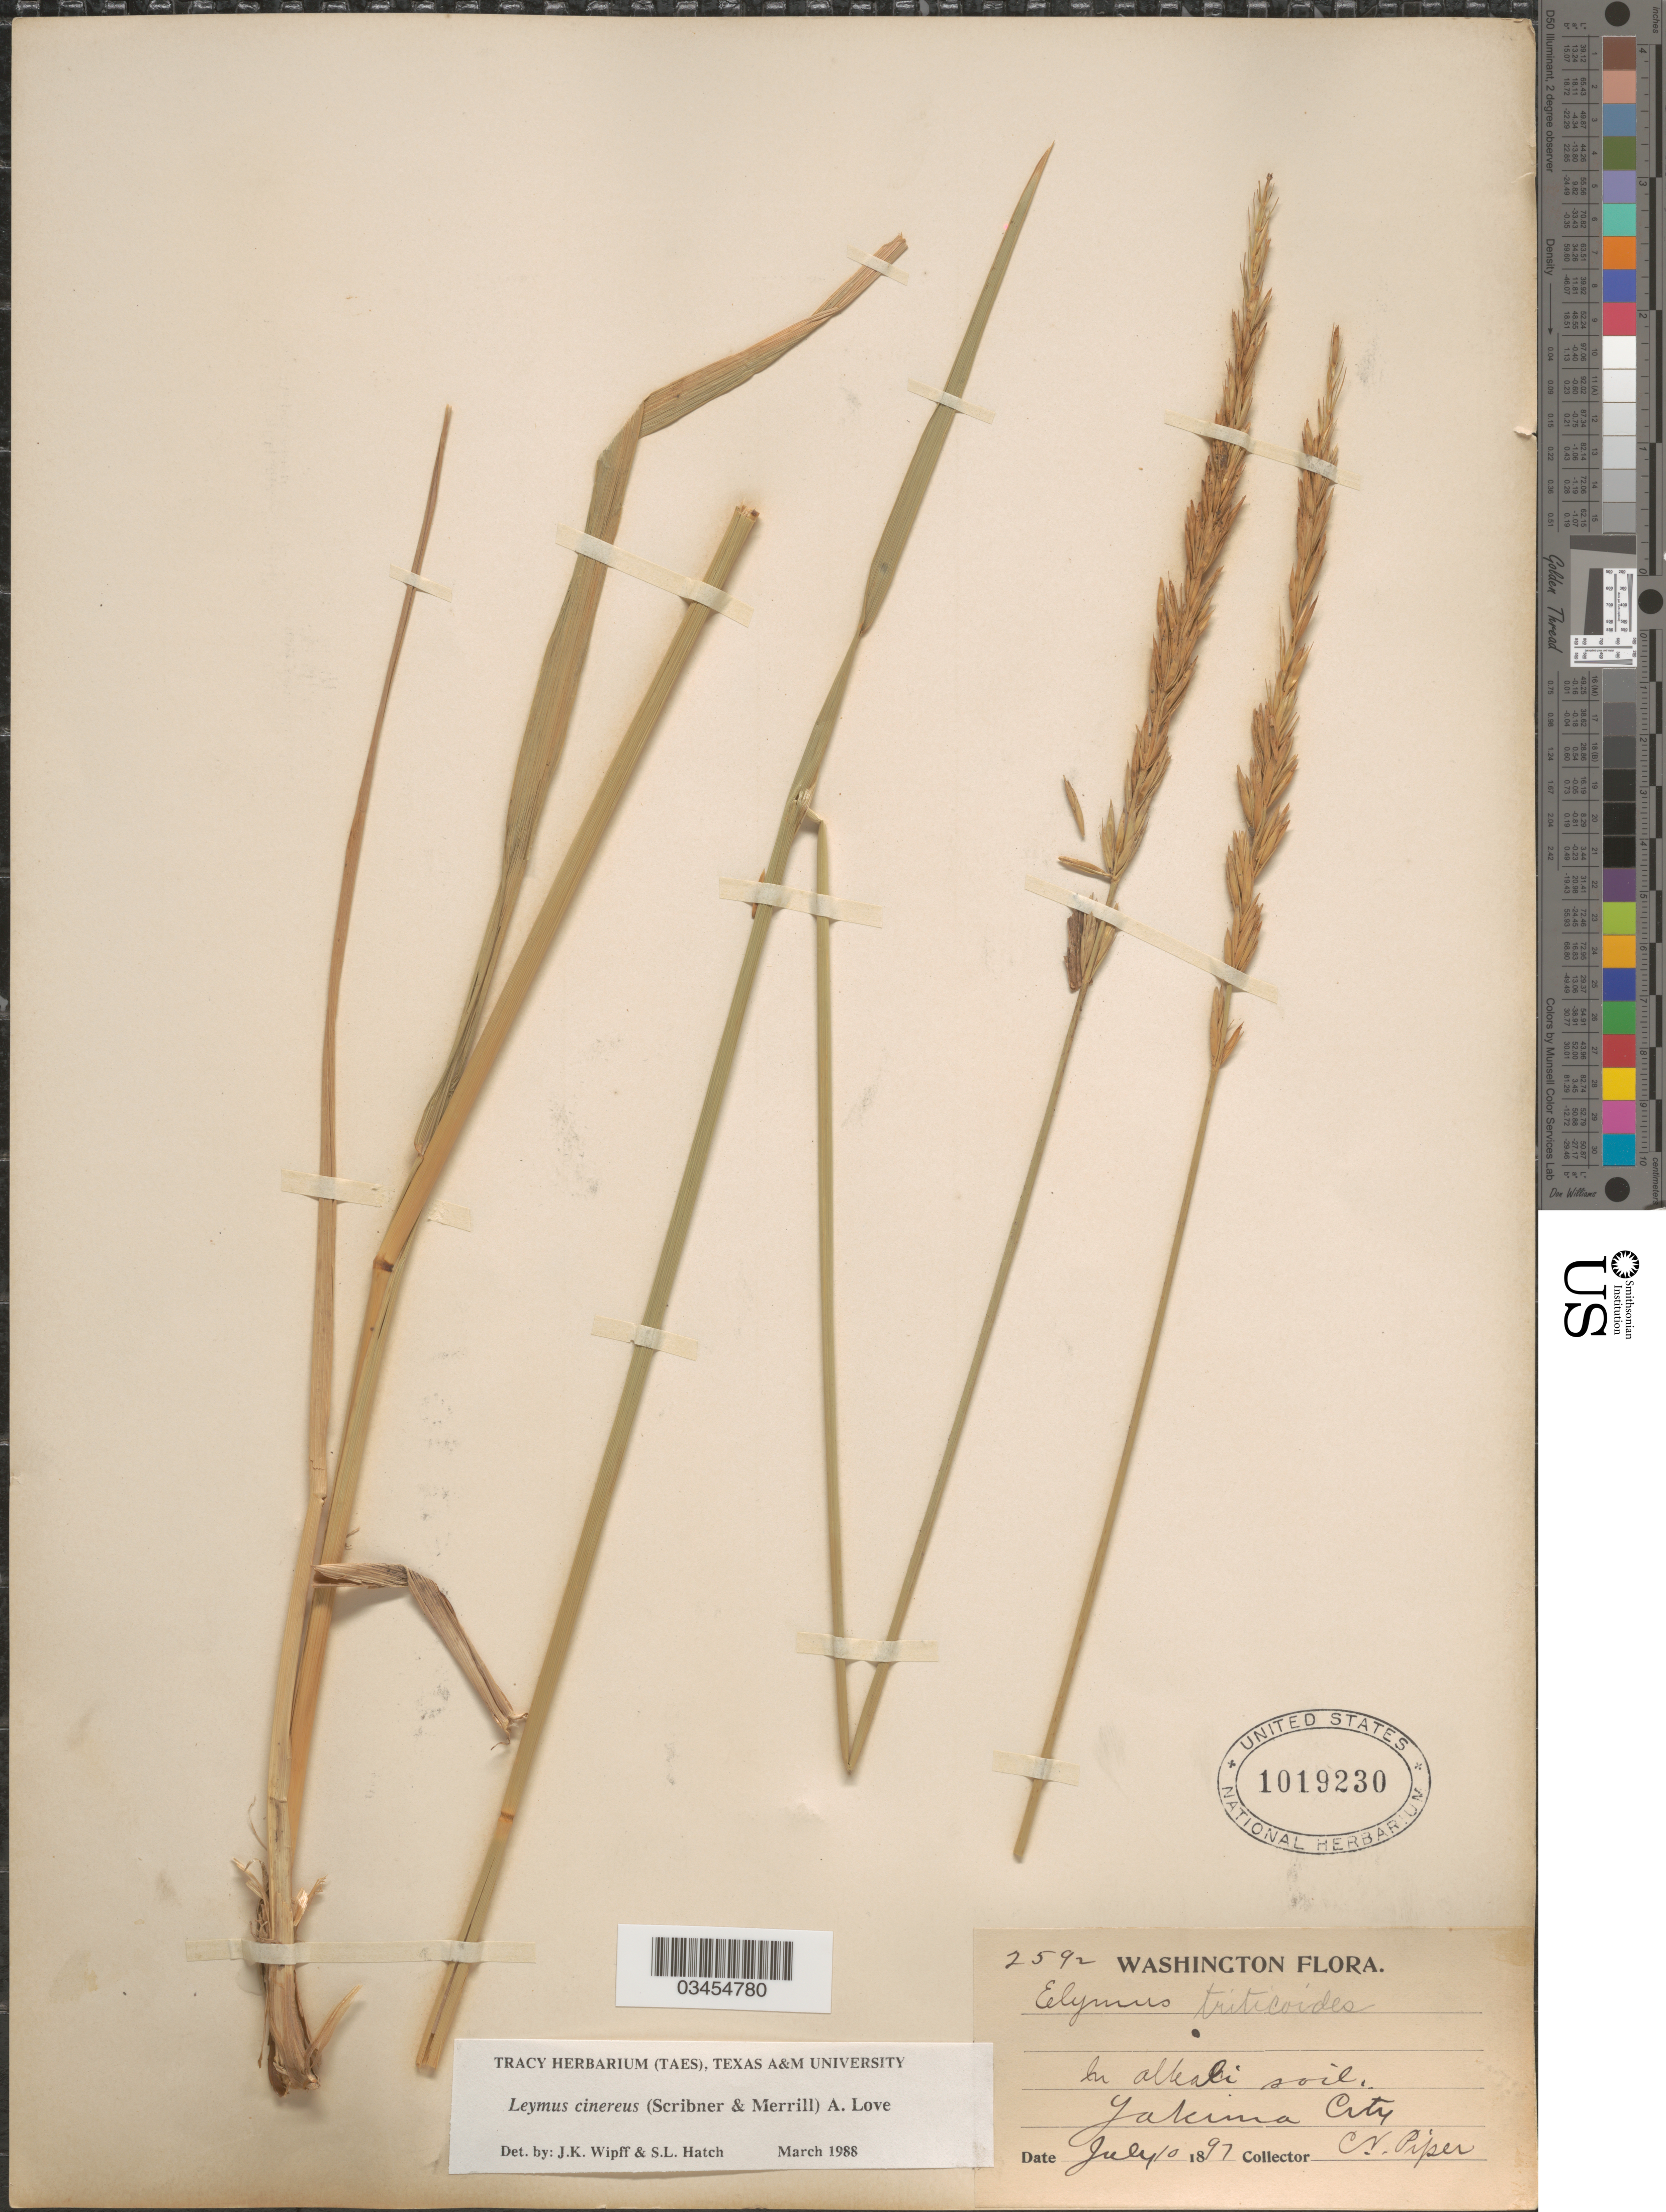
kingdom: Plantae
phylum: Tracheophyta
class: Liliopsida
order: Poales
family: Poaceae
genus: Leymus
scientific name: Leymus cinereus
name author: (Scribn. & Merr.) Á. Löve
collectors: C. V. Piper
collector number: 2592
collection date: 1897-07-10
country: United States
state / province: Washington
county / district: Yakima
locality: In alkali soil. Yakima City.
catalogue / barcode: US 1019230